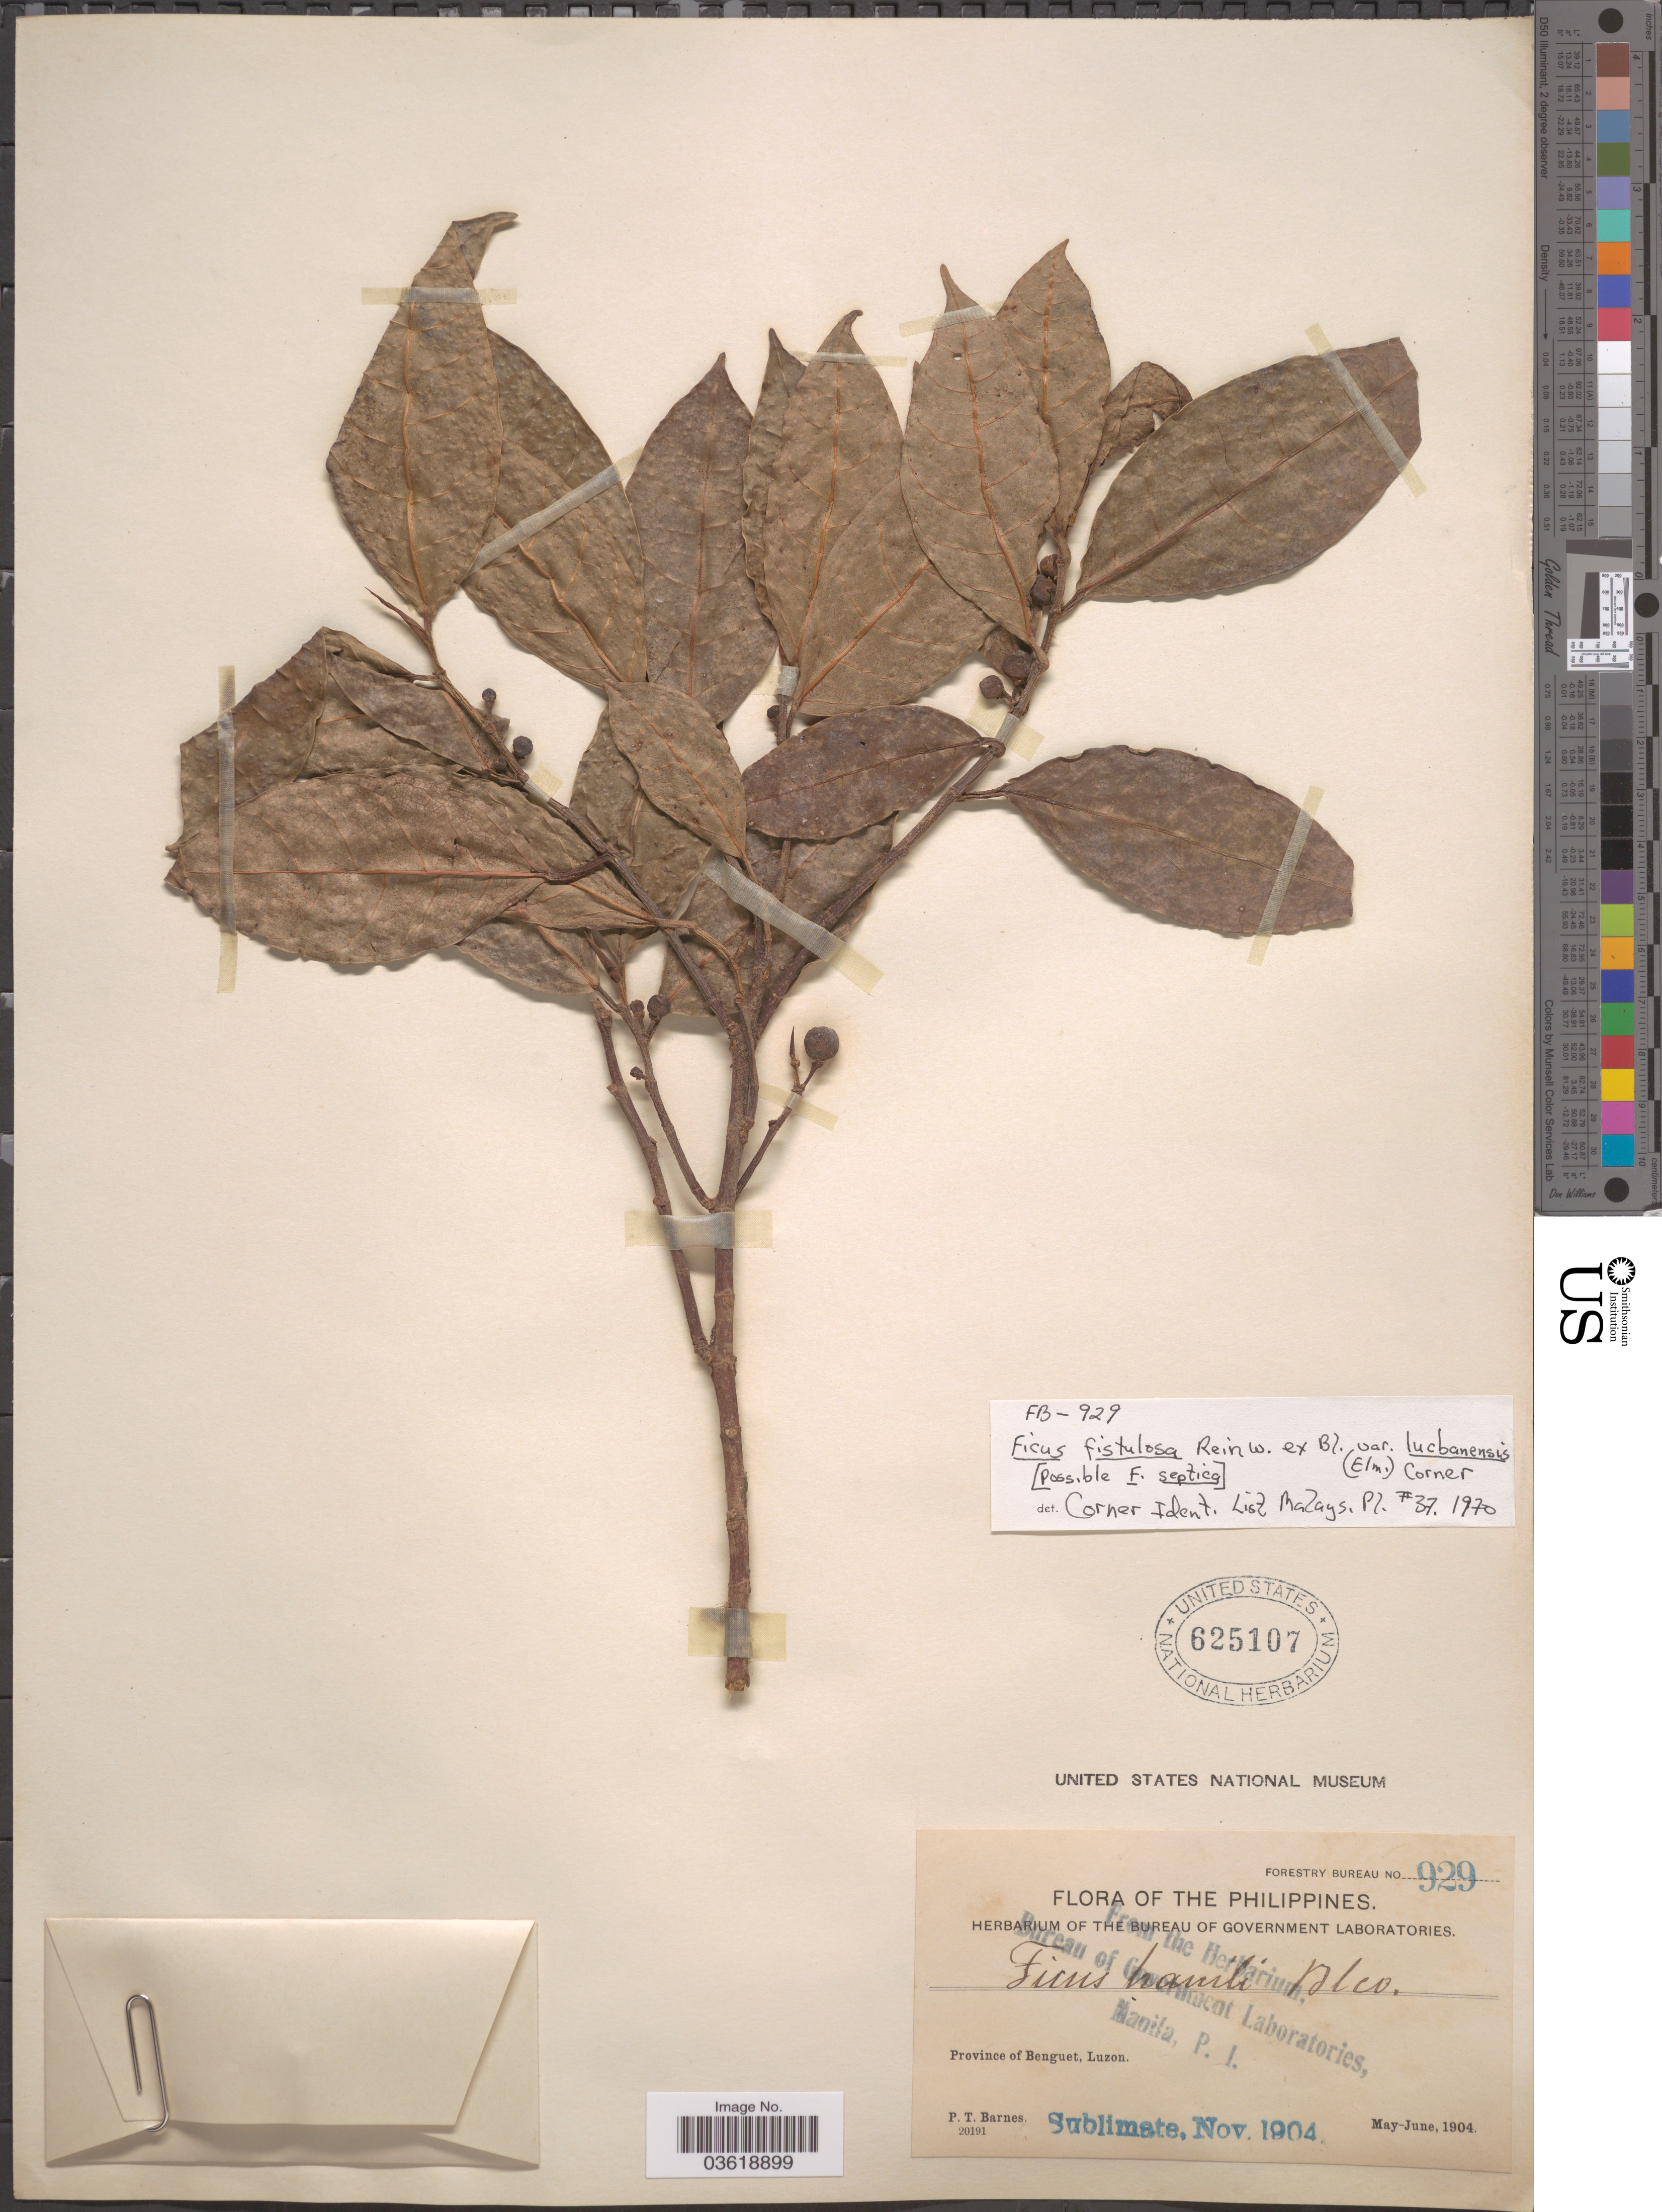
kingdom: Plantae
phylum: Tracheophyta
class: Magnoliopsida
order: Rosales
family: Moraceae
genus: Ficus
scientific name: Ficus fistulosa var. lucbanensis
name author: (Elmer) Corner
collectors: P. Barnes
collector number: Forestry Bureau 929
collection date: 1904-05/1904-06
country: Philippines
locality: Province of Benguet, Luzon.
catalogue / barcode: US 625107